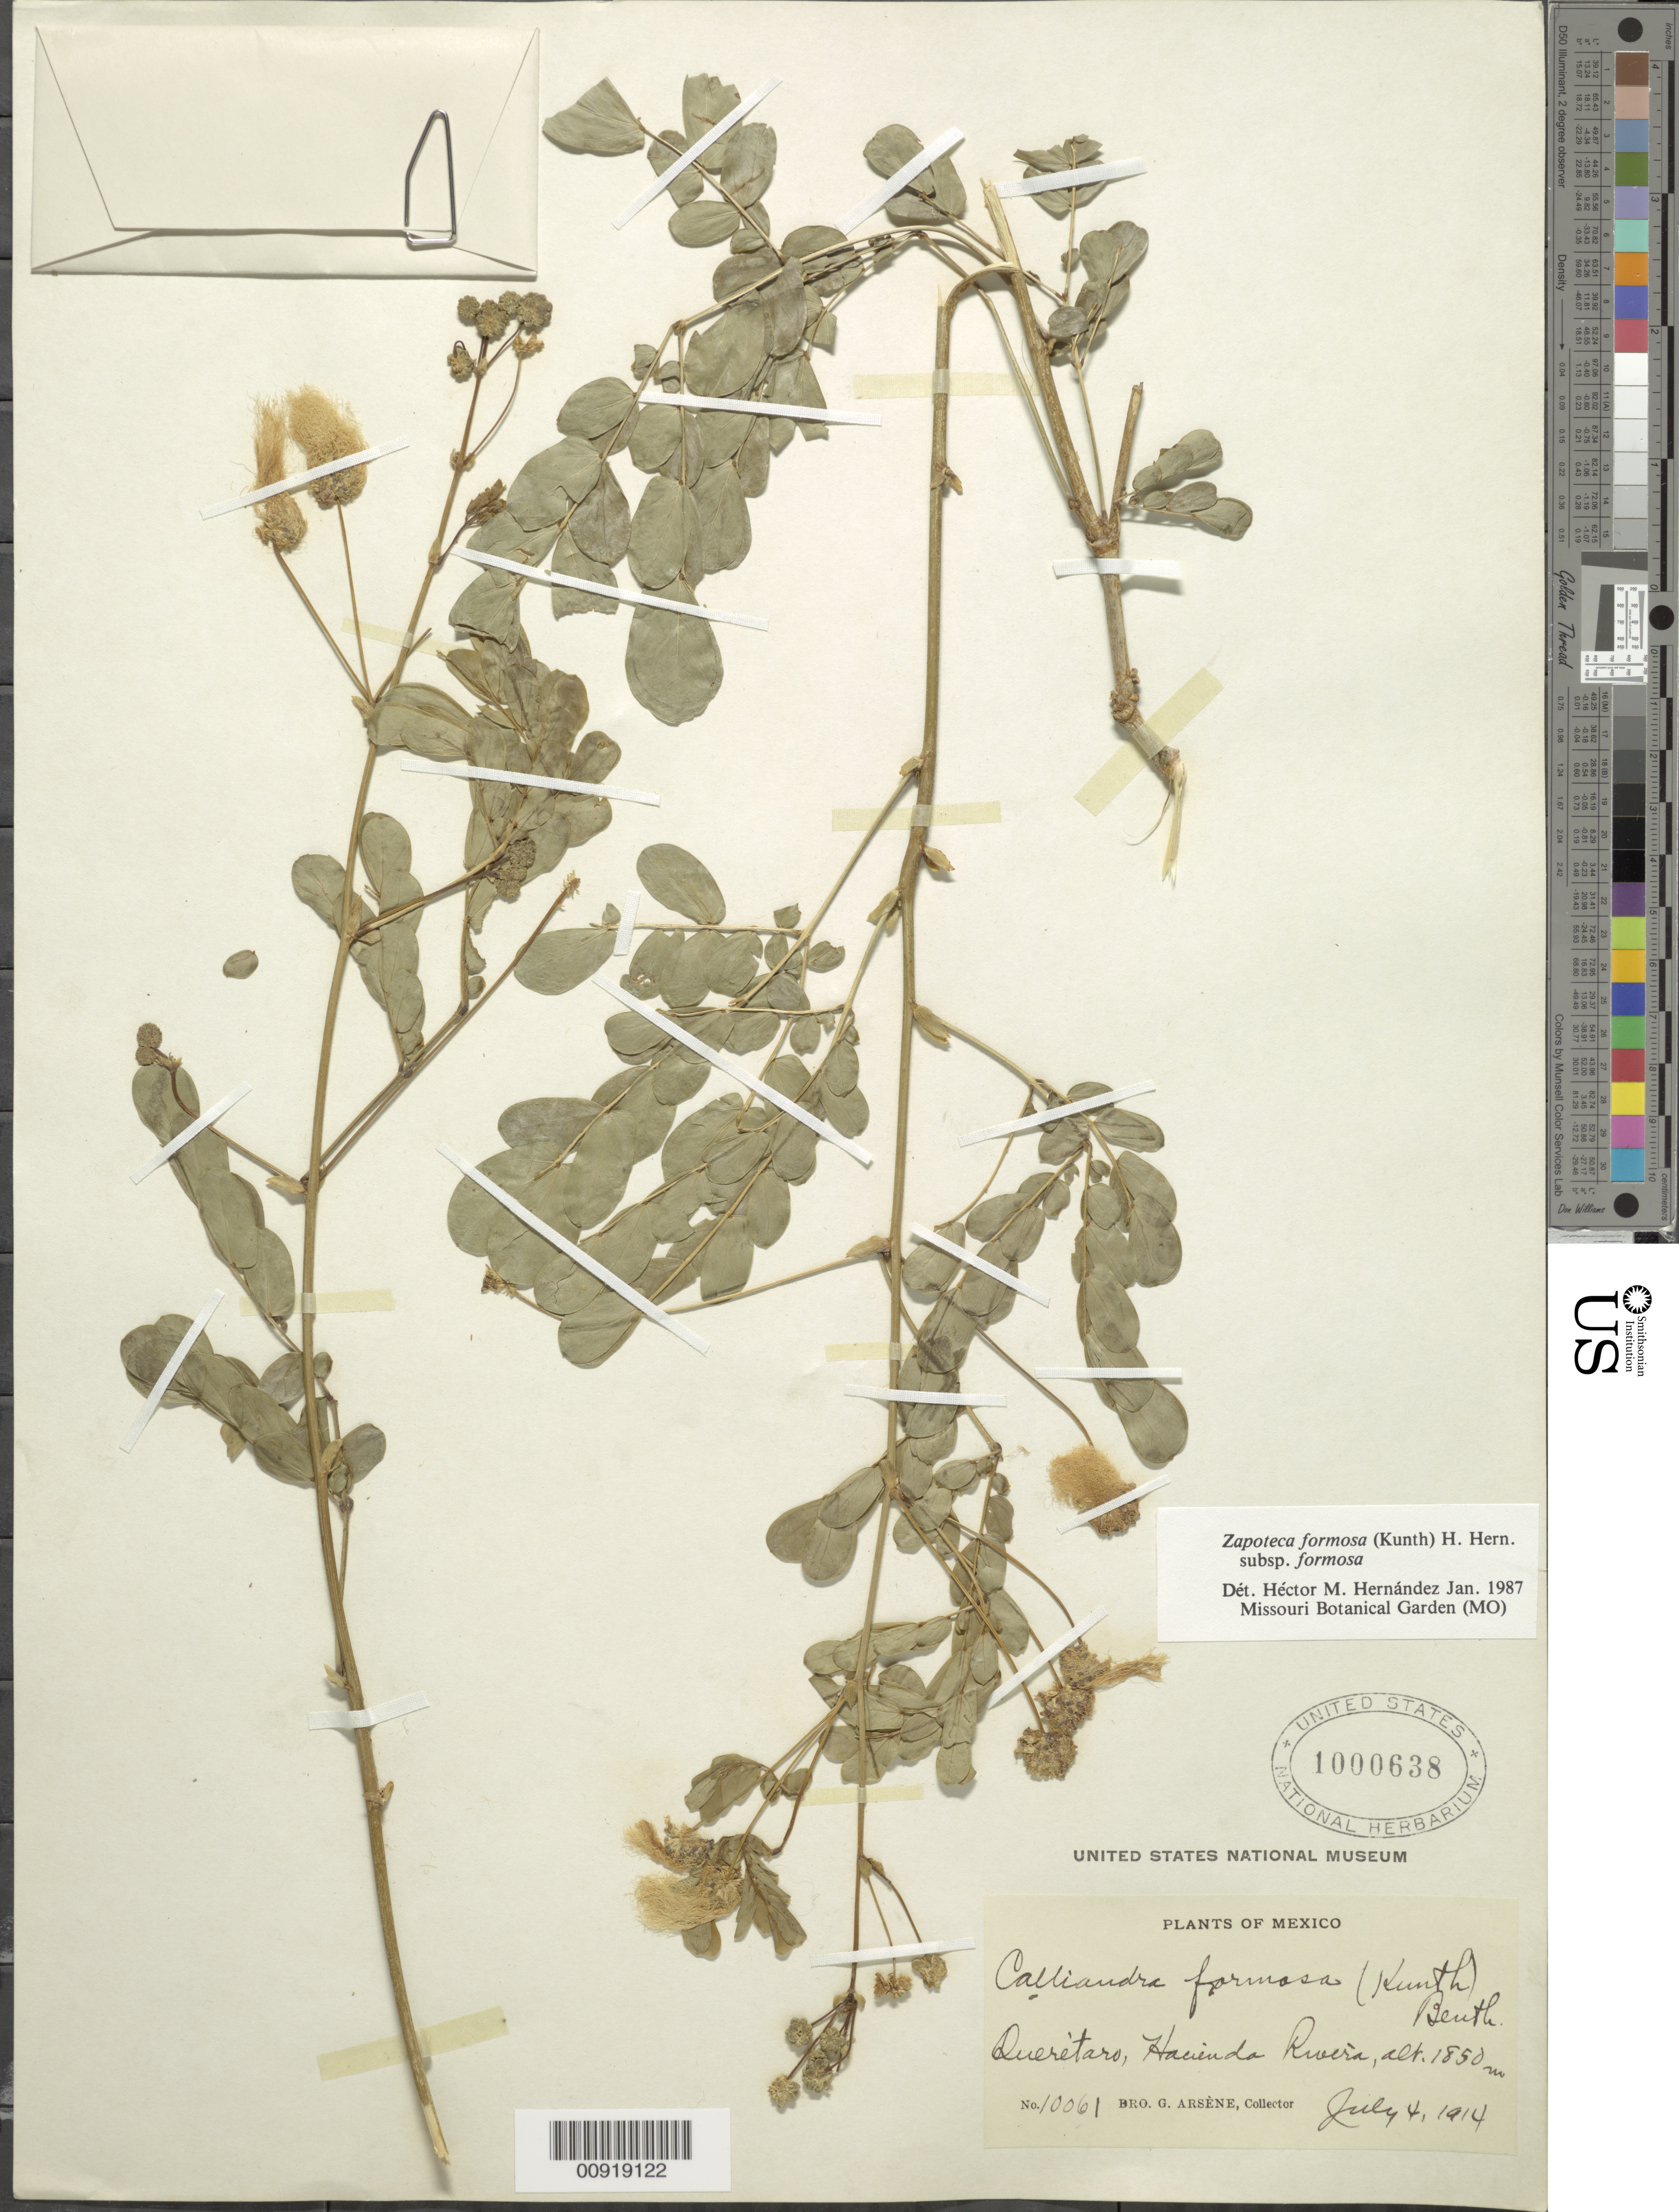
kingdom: Plantae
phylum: Tracheophyta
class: Magnoliopsida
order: Fabales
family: Fabaceae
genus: Zapoteca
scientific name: Zapoteca formosa subsp. formosa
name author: (Kunth) H.M. Hern.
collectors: Bro. G. Arsène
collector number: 10061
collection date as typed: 04 Jul 1914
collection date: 1914-07-04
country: Mexico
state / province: Querétaro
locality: Querétaro, Hacienda Rivera.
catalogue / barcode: US 1000638